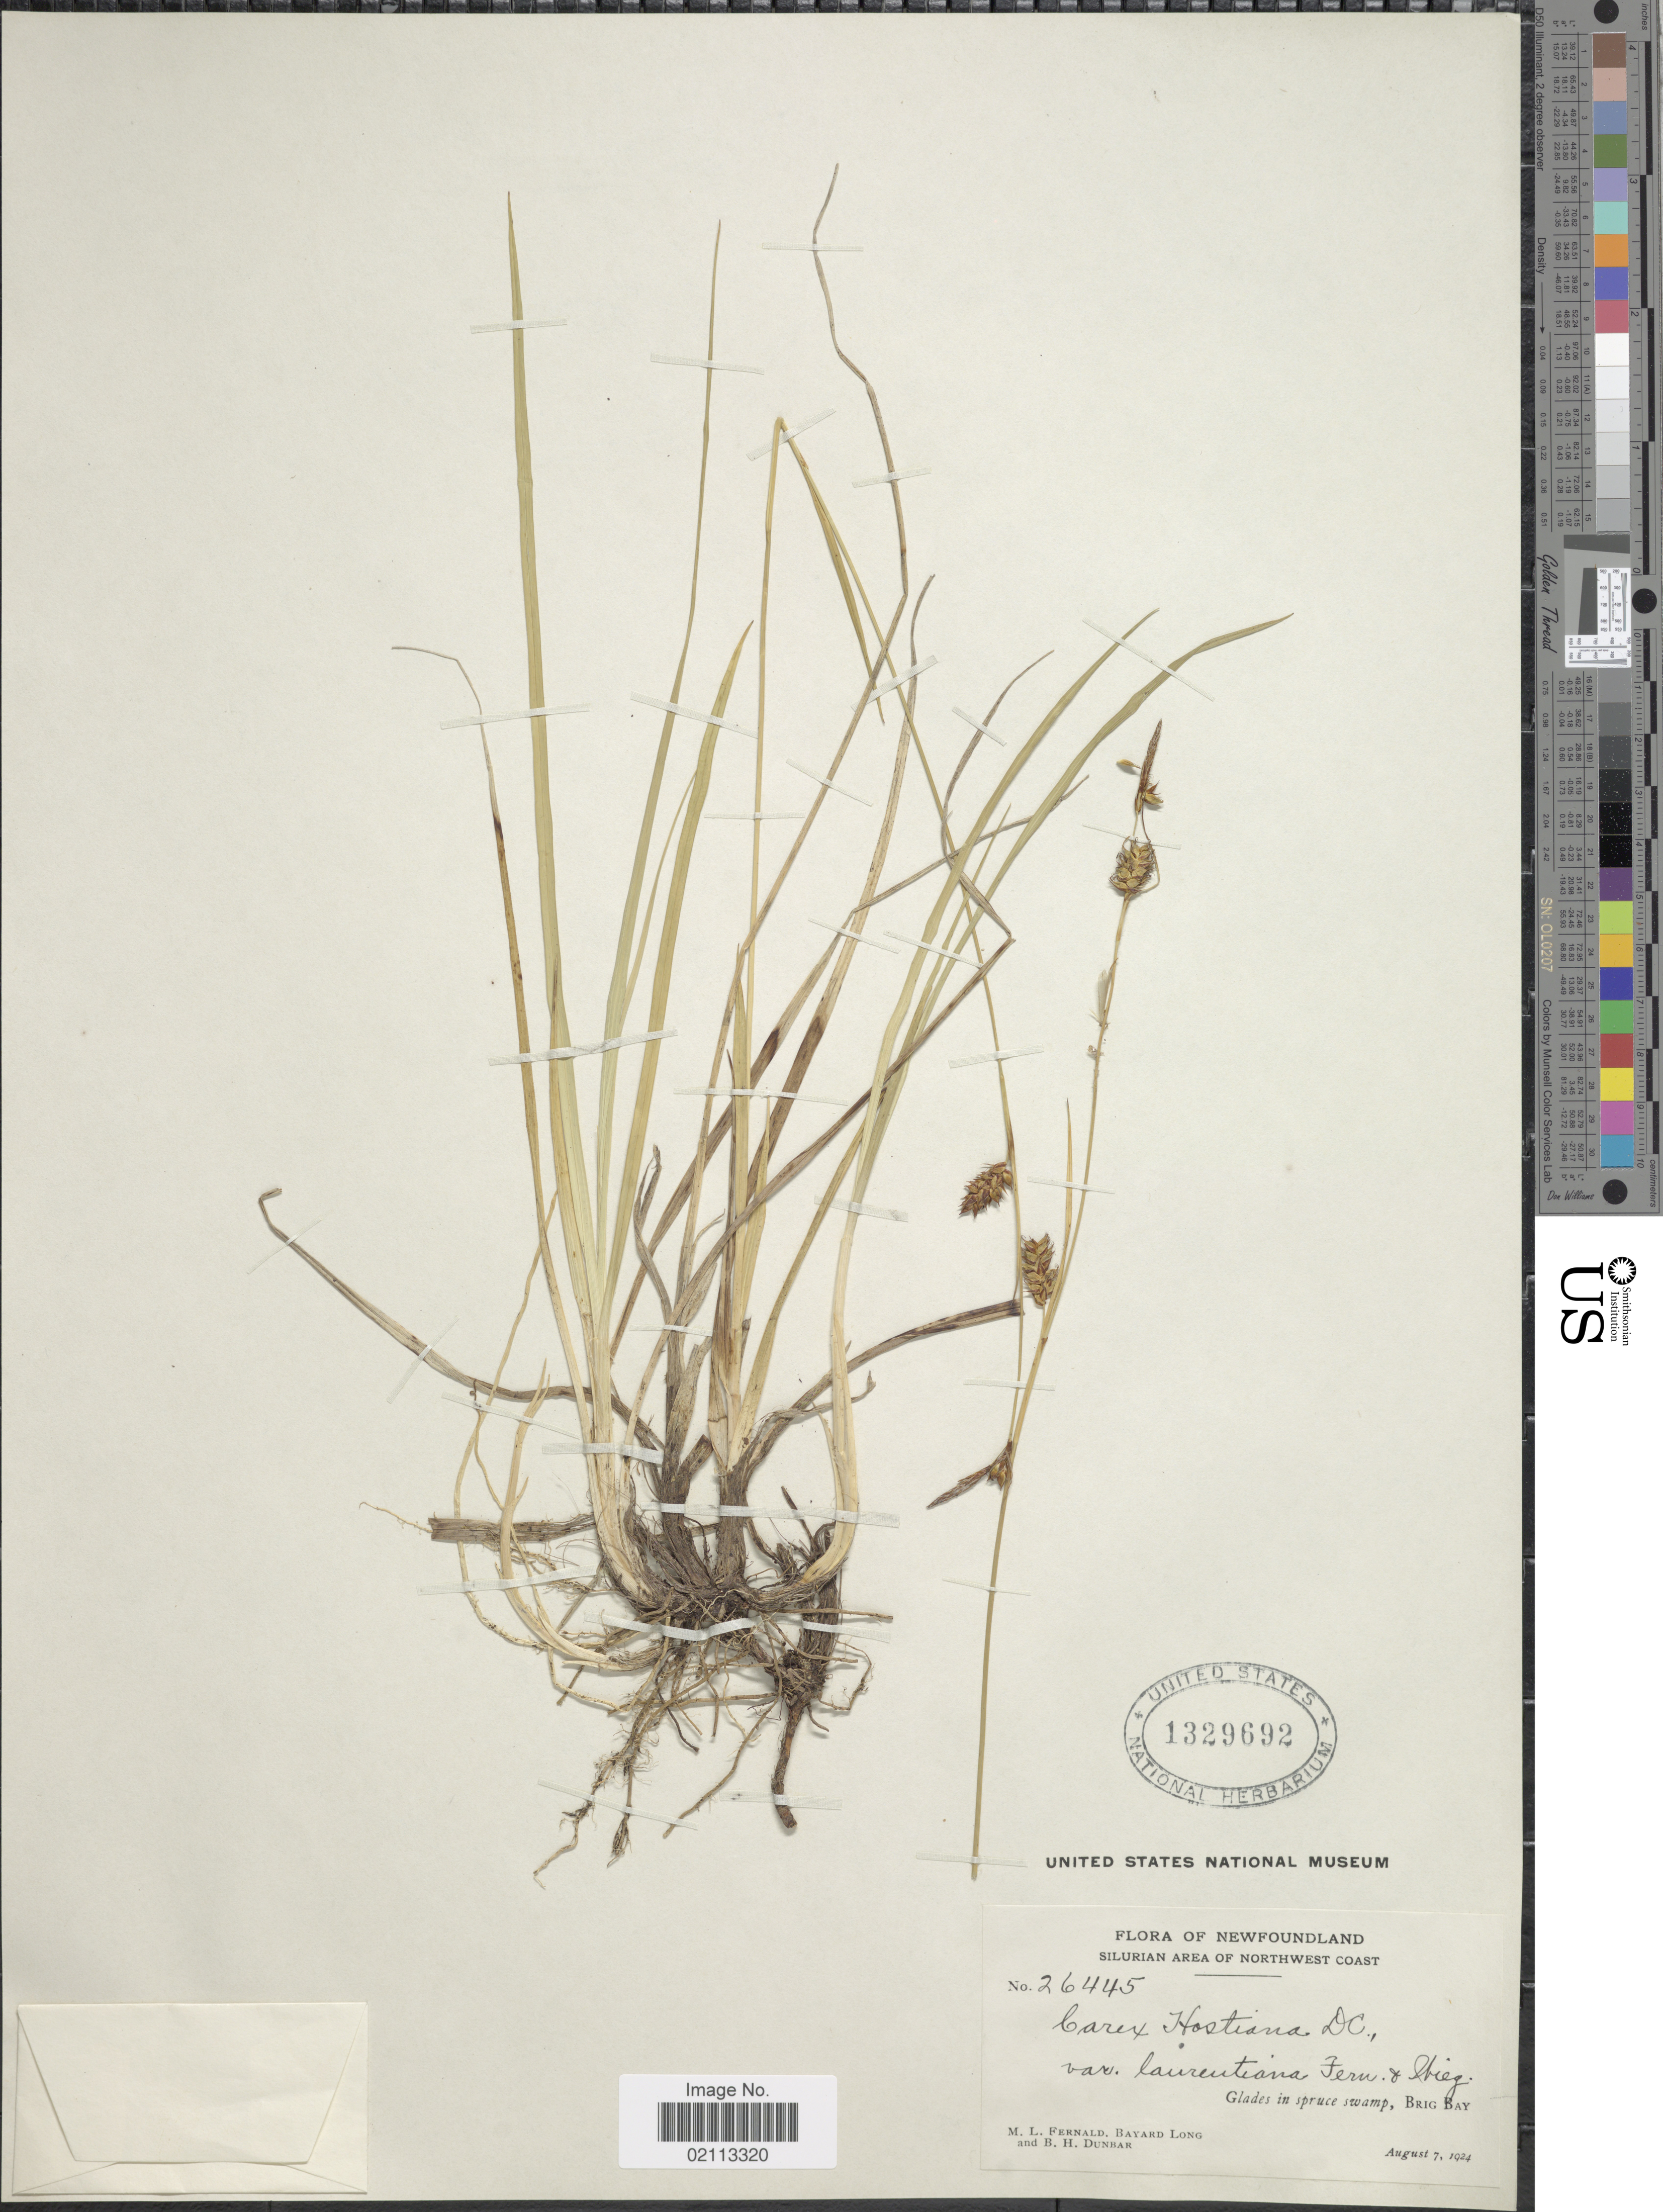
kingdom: Plantae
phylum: Tracheophyta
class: Liliopsida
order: Poales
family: Cyperaceae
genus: Carex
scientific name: Carex hostiana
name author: DC.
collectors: M. L. Fernald, B. Long & B. Dunbar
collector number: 26445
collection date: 1924-08-07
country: Canada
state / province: Newfoundland and Labrador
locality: Silurian Area of Northwest Coast, Glades in spruce swamp, Brig Bay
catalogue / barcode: US 1329692